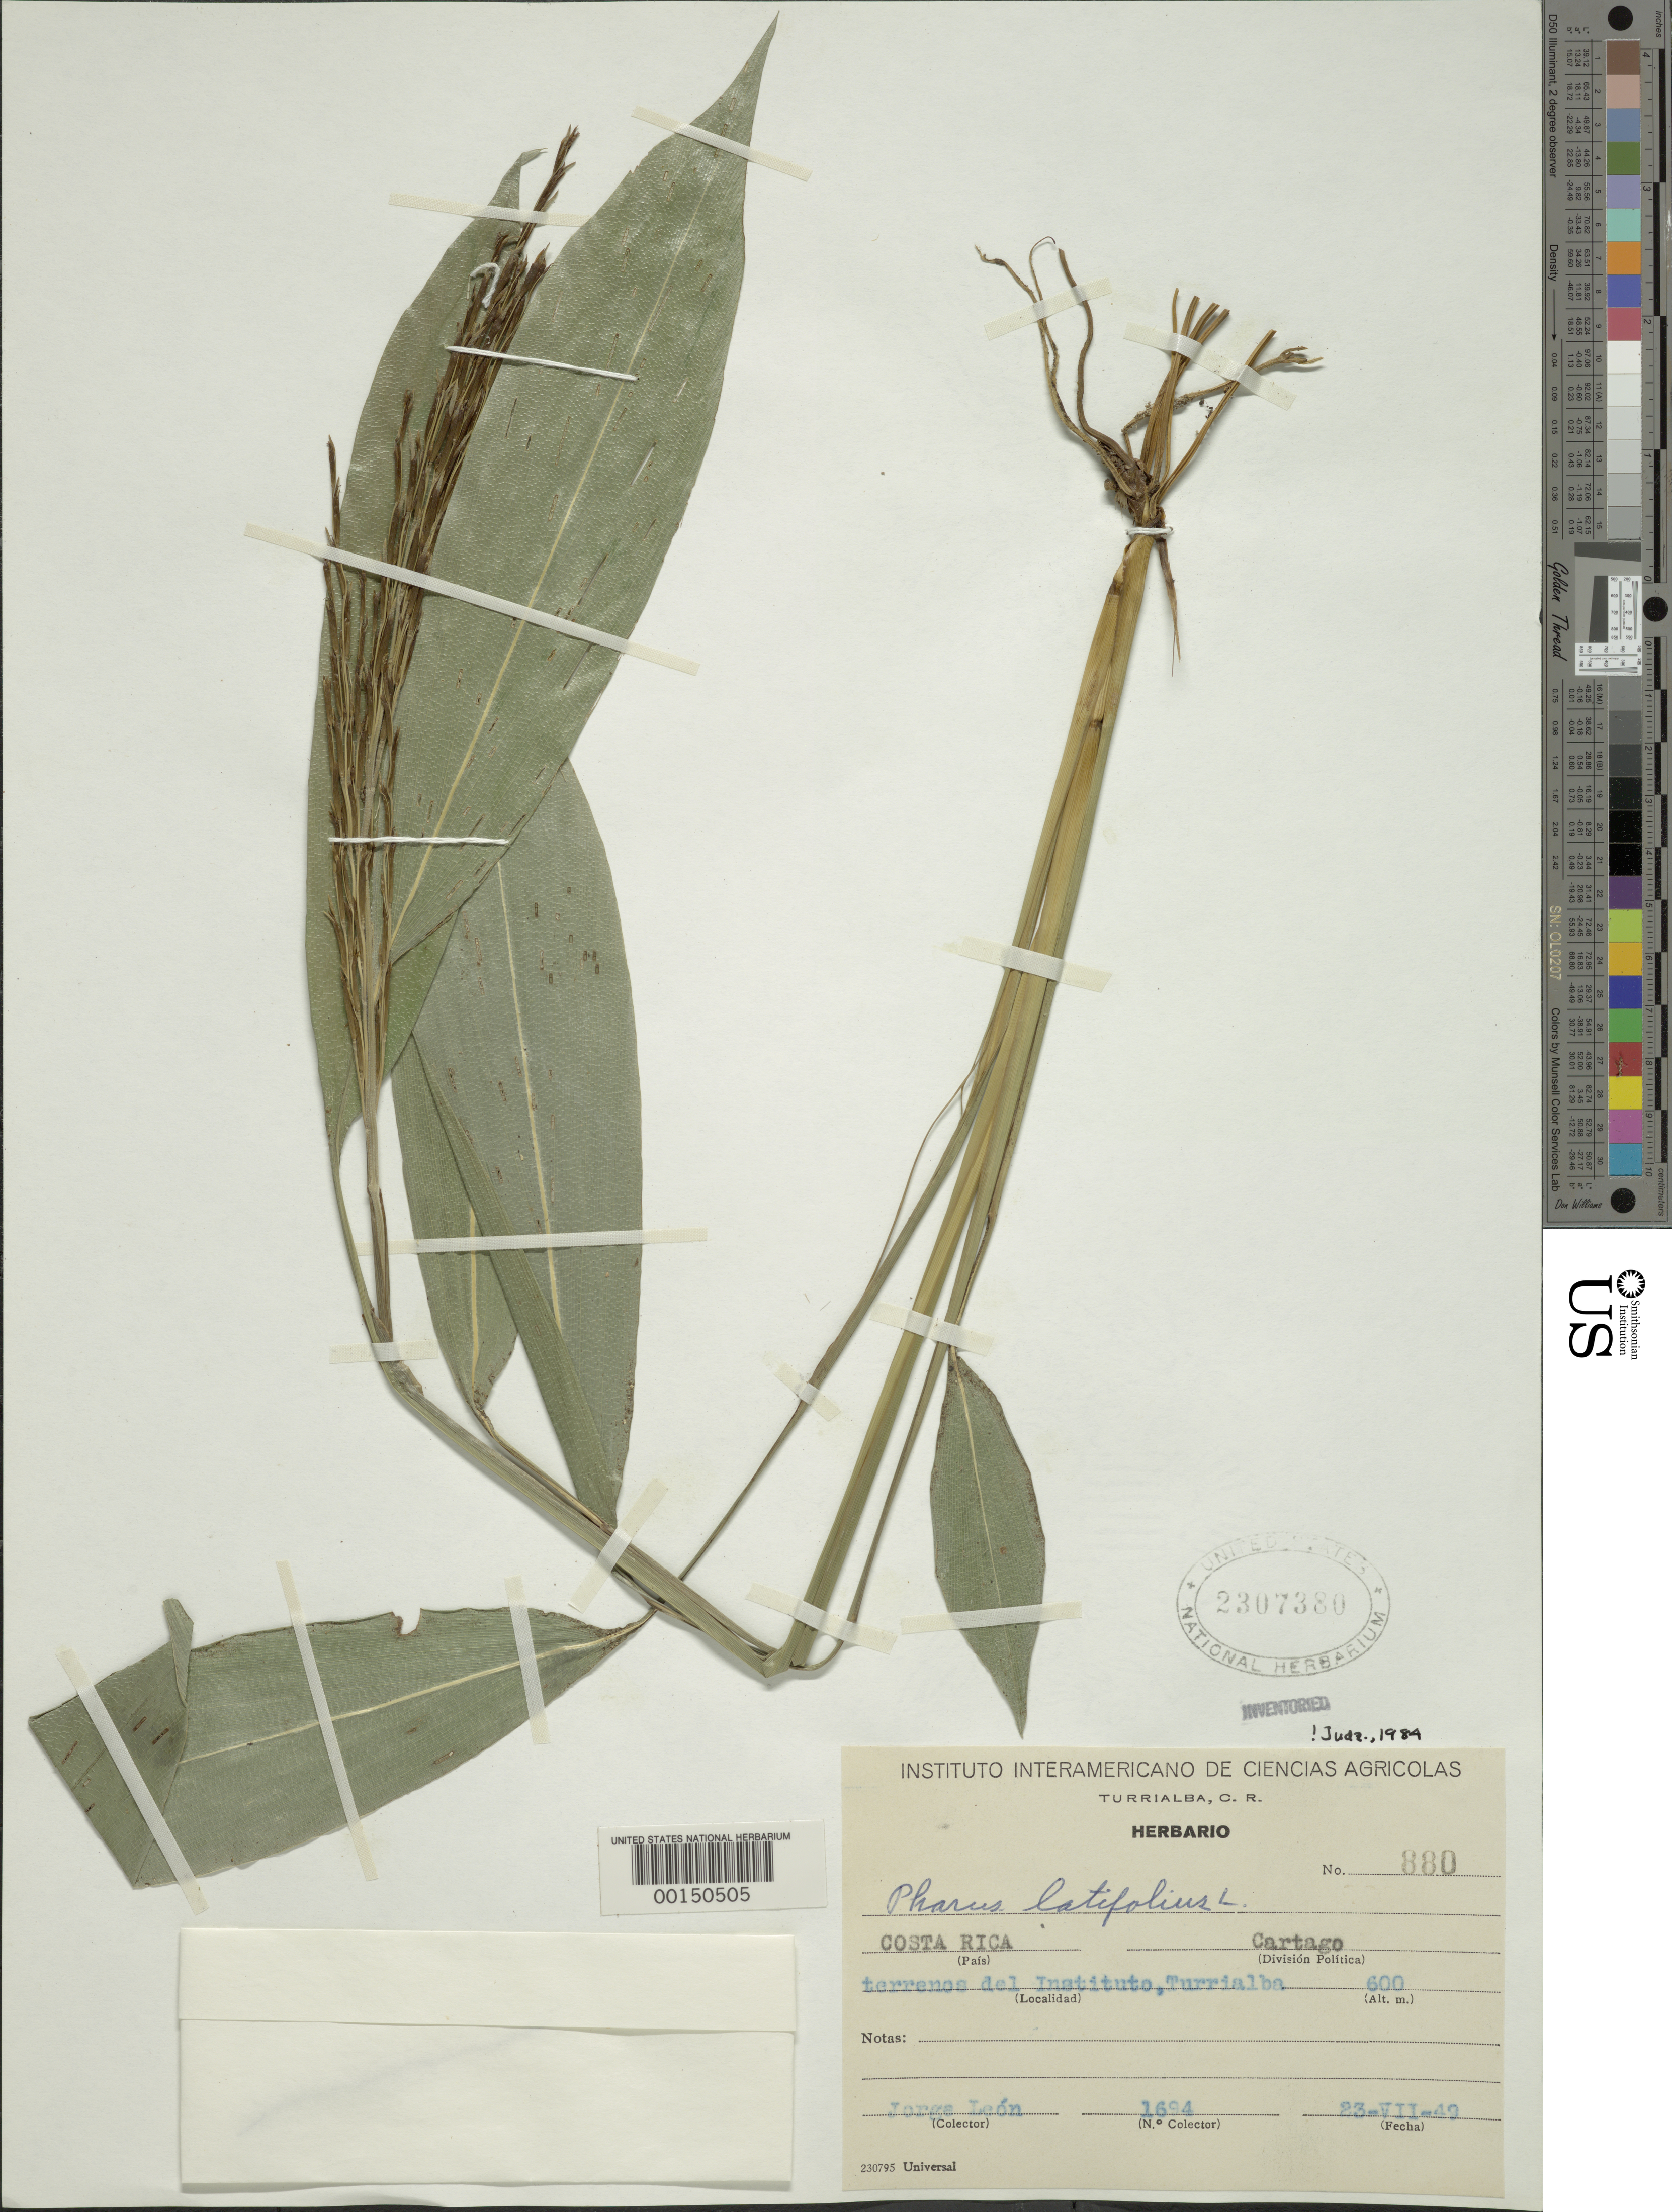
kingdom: Plantae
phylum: Tracheophyta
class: Liliopsida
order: Poales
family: Poaceae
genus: Pharus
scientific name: Pharus latifolius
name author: L.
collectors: J. León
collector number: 1694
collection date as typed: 23 Jul 1949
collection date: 1949-07-23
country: Costa Rica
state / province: Cartago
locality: Turrialba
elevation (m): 600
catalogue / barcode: US 2307380